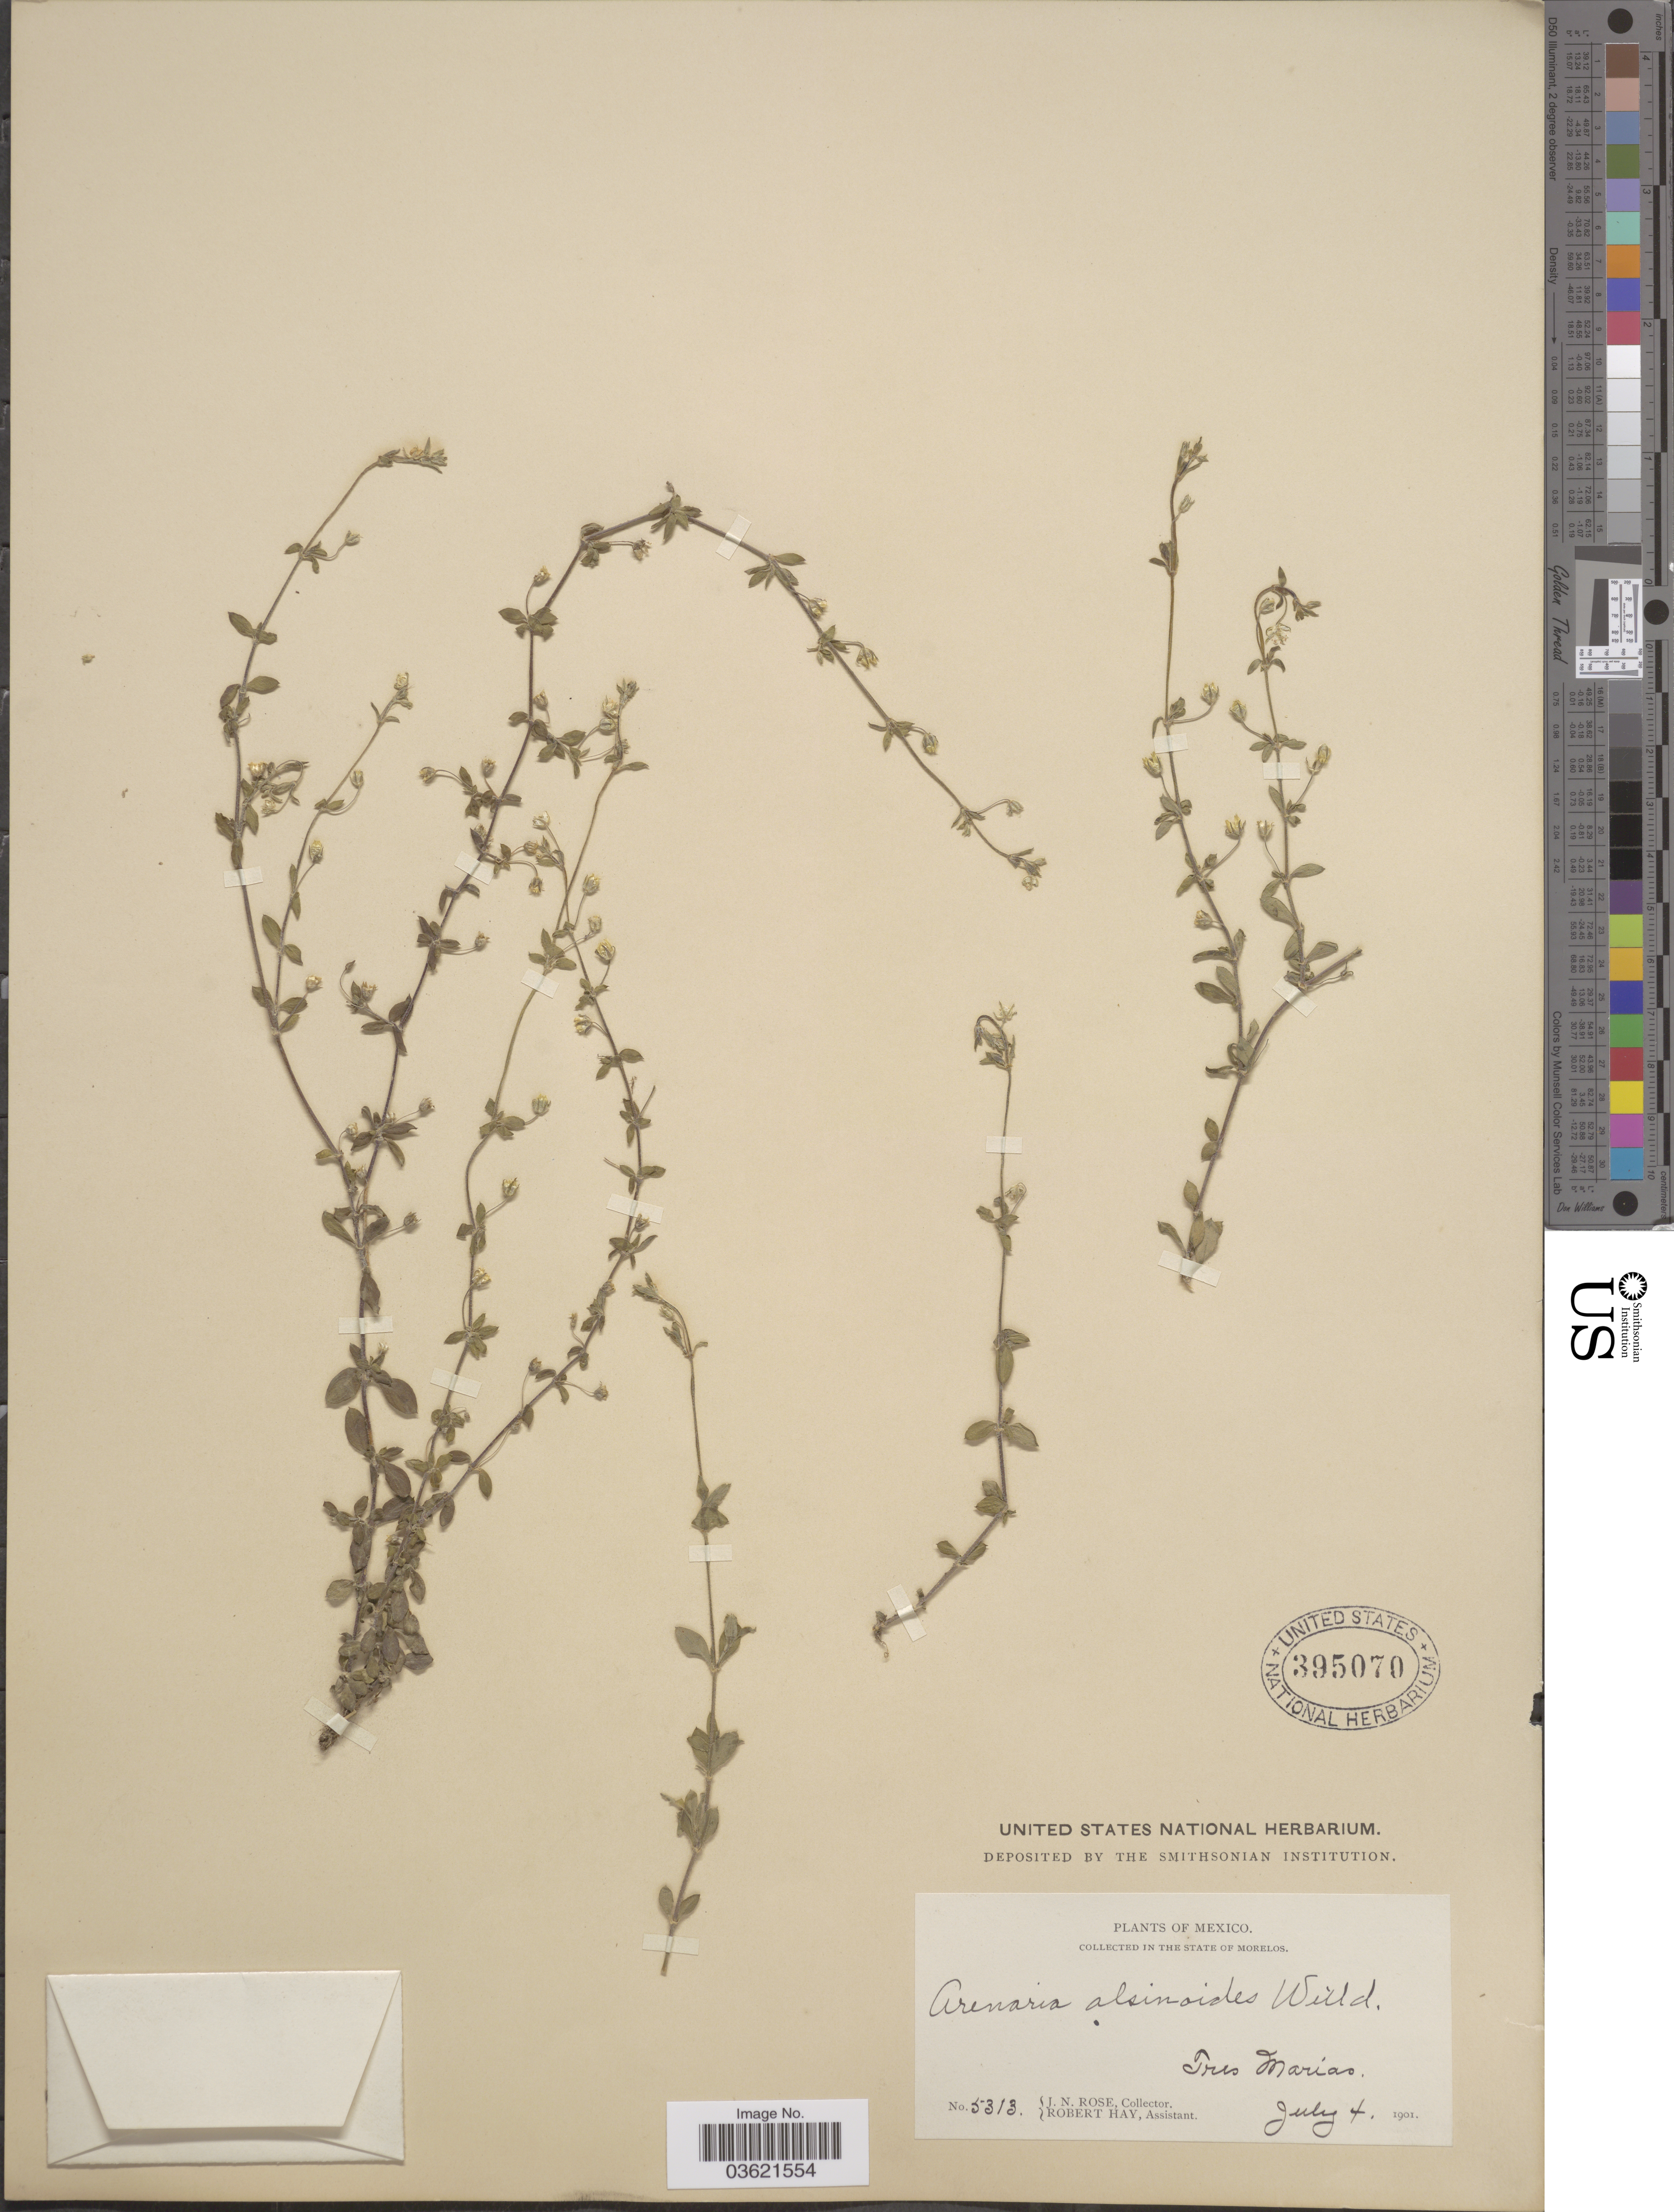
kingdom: Plantae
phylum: Tracheophyta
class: Magnoliopsida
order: Caryophyllales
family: Caryophyllaceae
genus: Arenaria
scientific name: Arenaria lanuginosa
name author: (Michx.) Rohrb.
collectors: J. N. Rose & R. Hay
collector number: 5313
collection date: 1901-07-04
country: Mexico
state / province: Morelos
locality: Tres Marias.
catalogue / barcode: US 395070